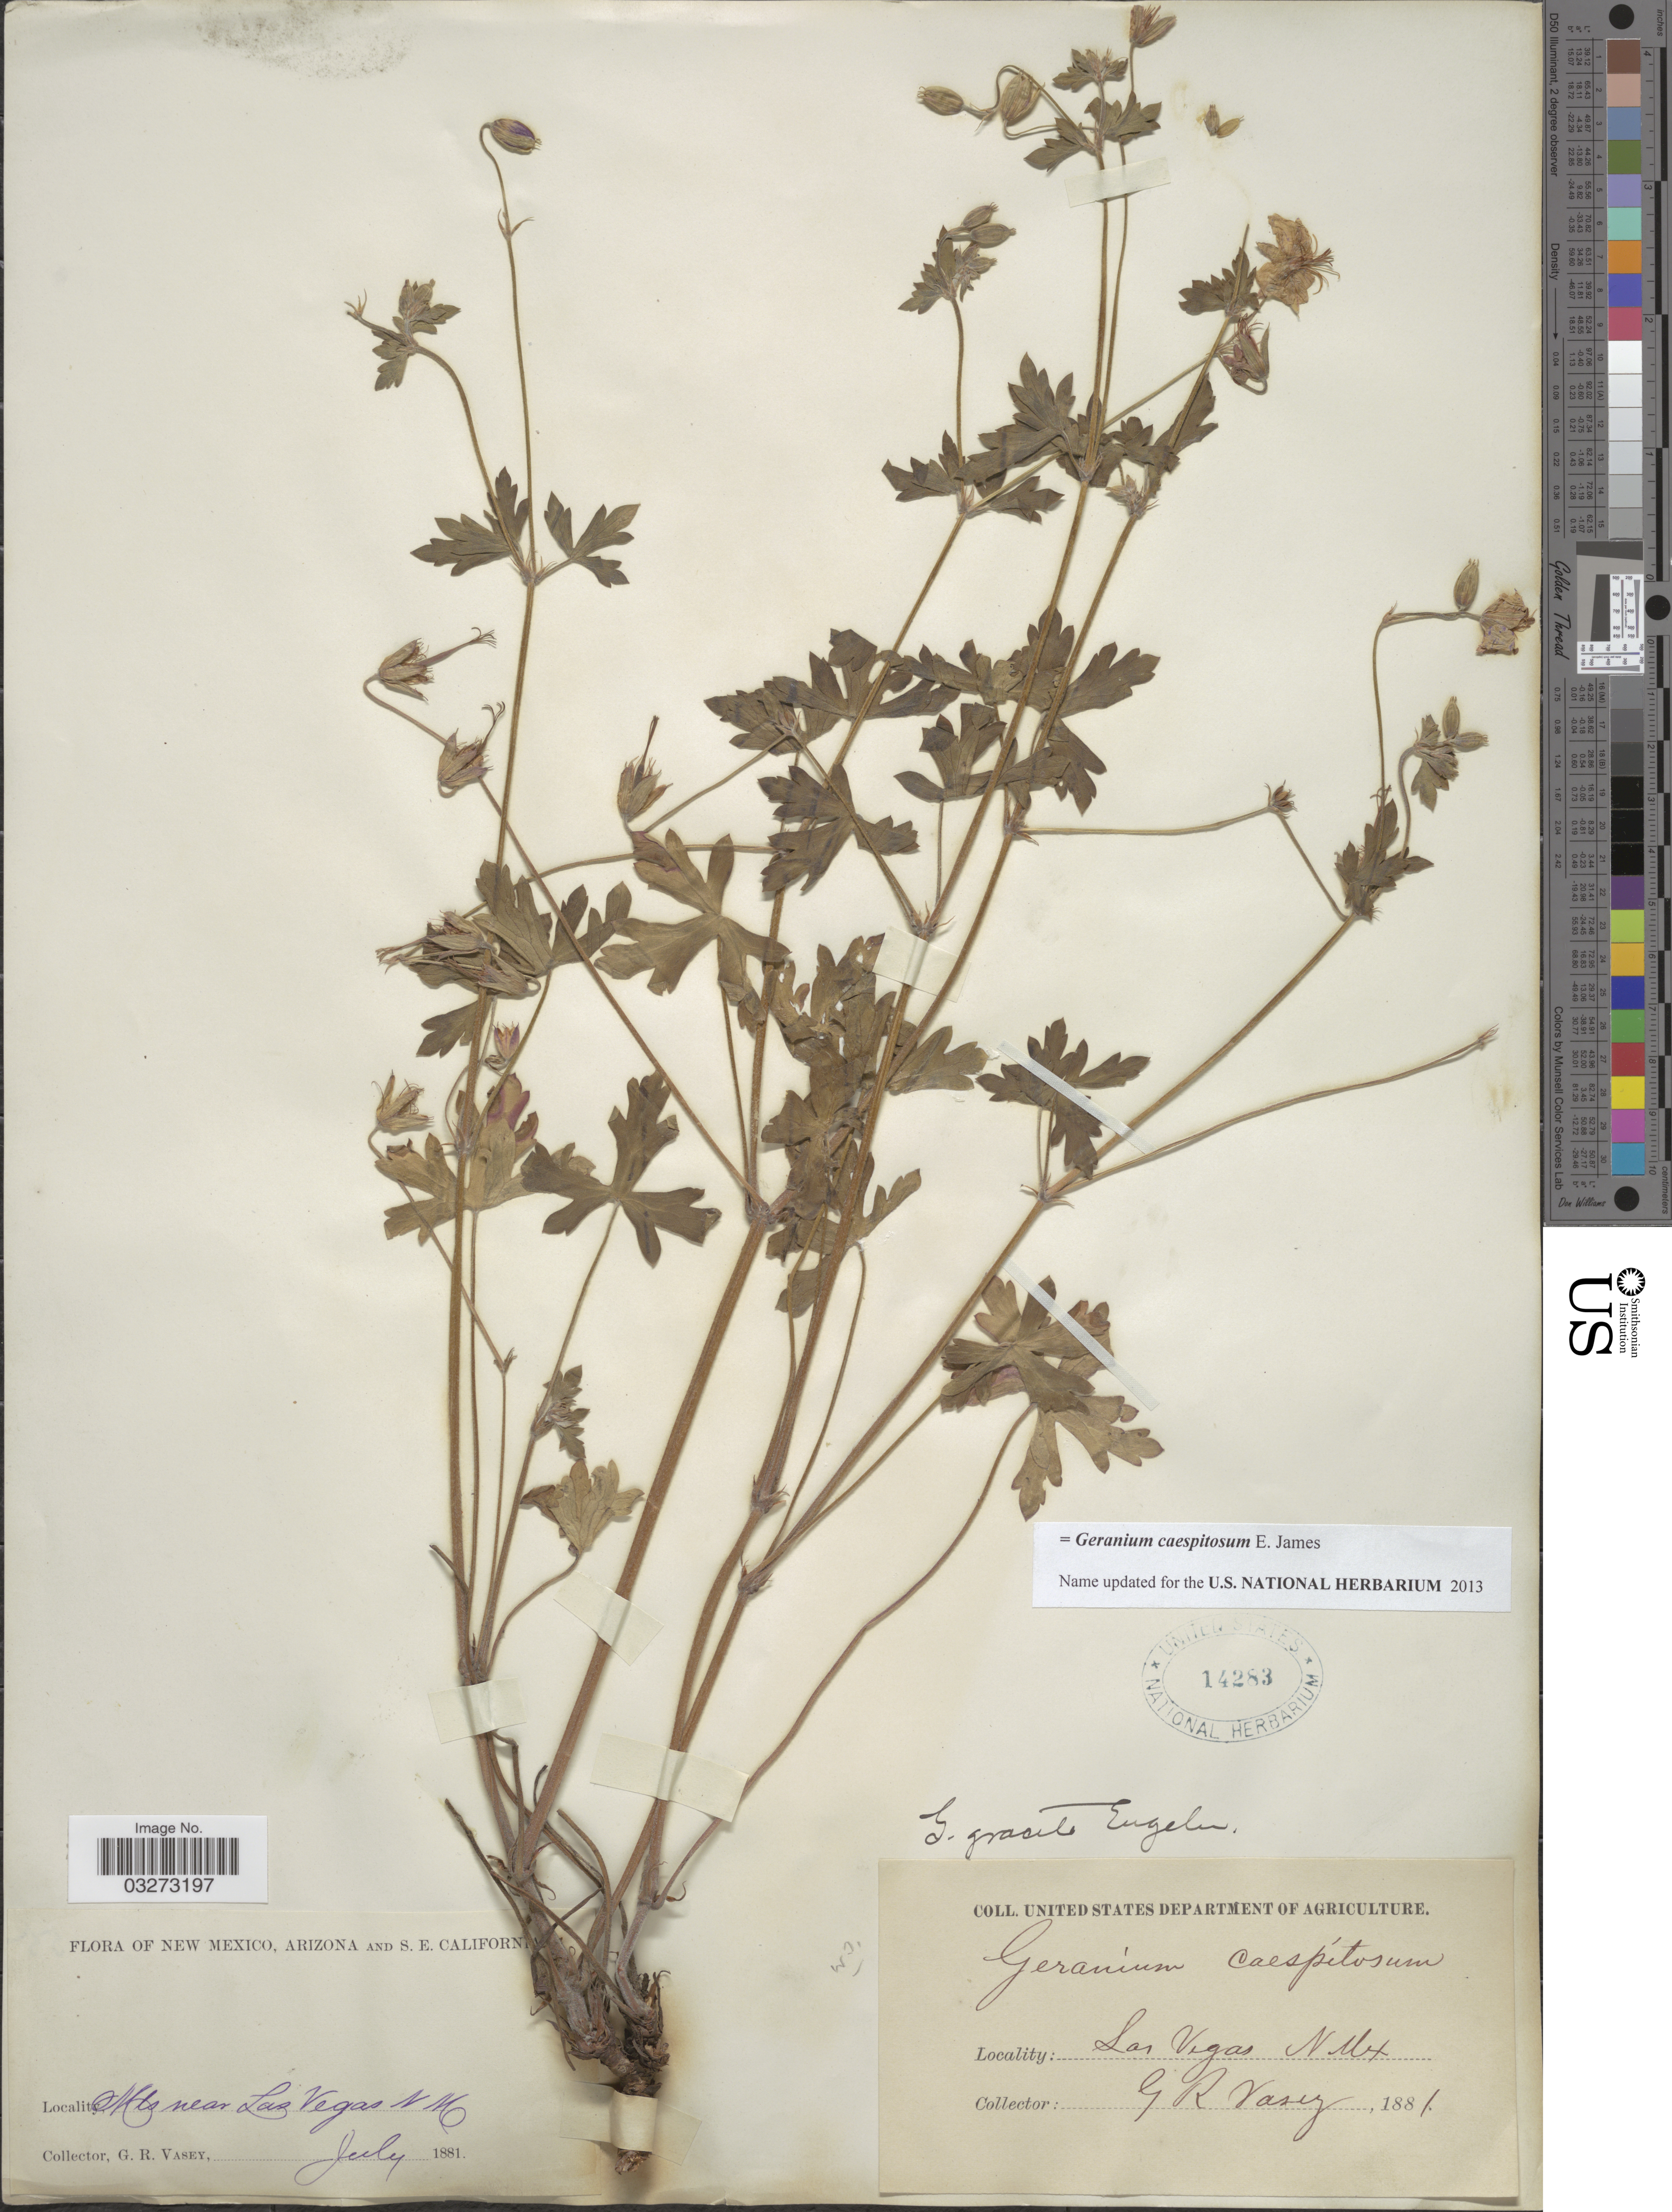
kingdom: Plantae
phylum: Tracheophyta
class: Magnoliopsida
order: Geraniales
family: Geraniaceae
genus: Geranium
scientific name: Geranium caespitosum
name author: E. James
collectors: G. R. Vasey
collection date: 1881-07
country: United States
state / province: New Mexico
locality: Mts near Las Vegas.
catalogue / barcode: US 14283